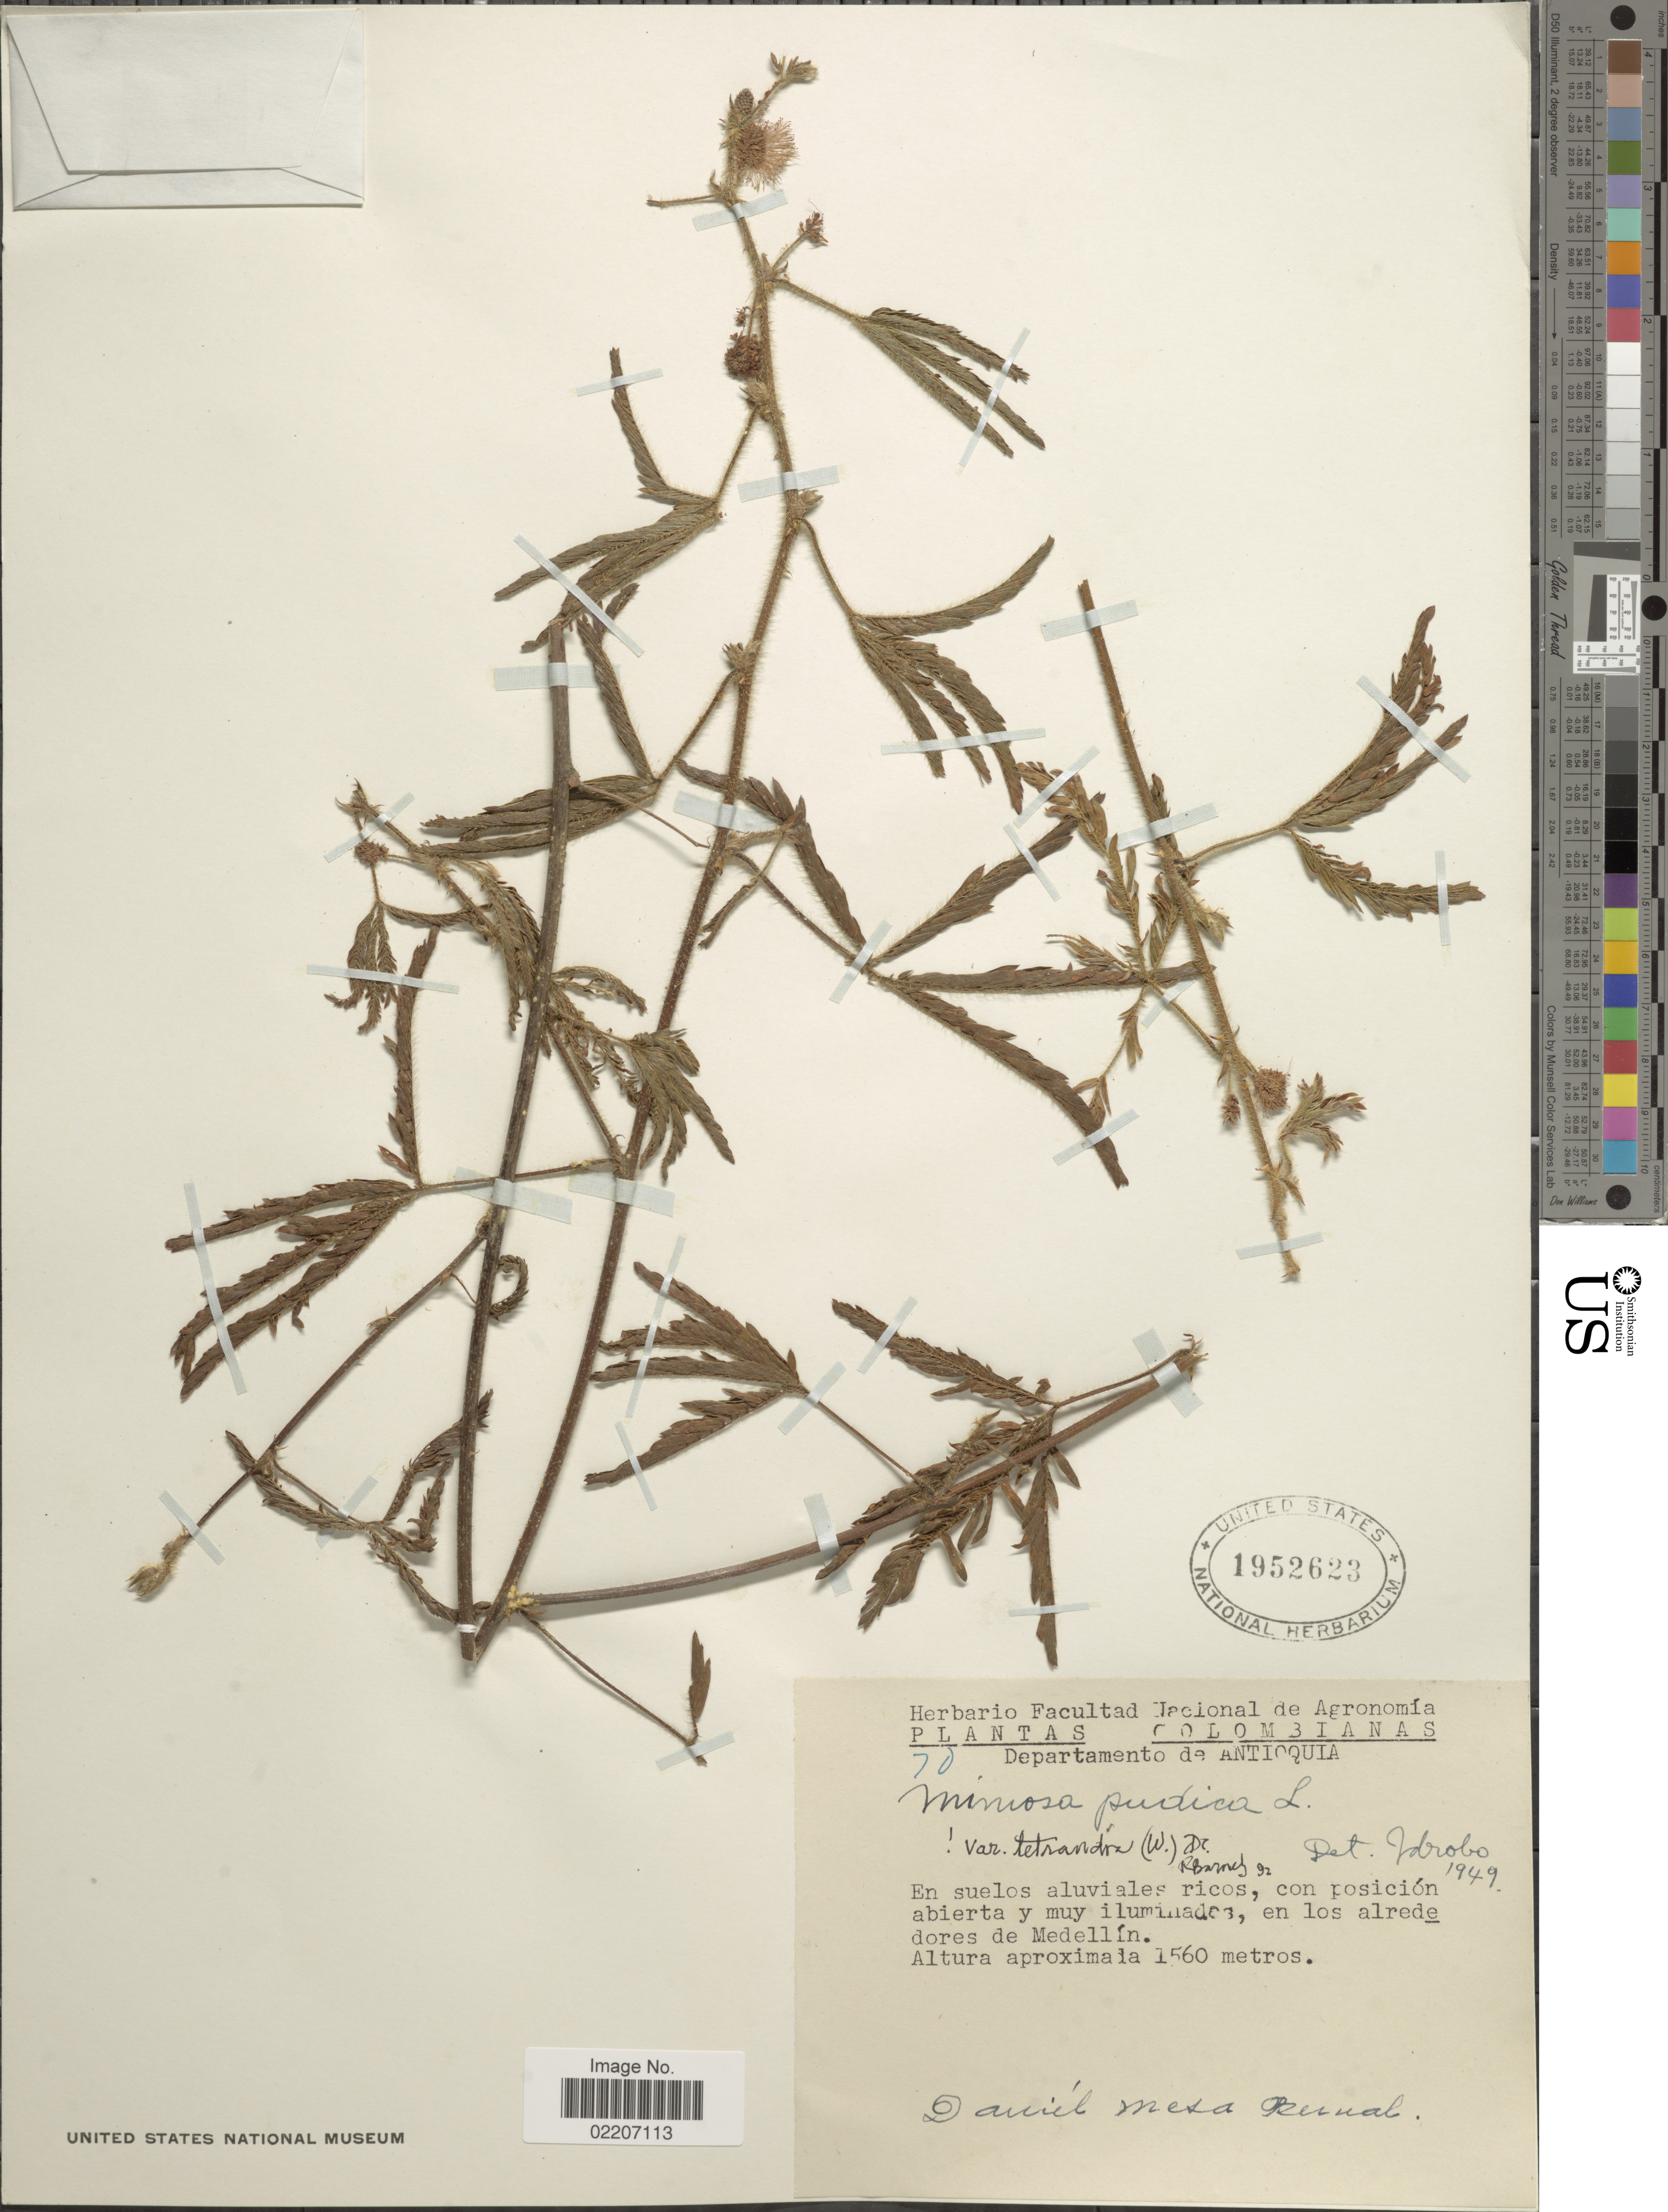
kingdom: Plantae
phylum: Tracheophyta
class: Magnoliopsida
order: Fabales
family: Fabaceae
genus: Mimosa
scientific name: Mimosa pudica var. tetrandra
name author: L.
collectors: D. Mesa Bernal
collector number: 70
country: Colombia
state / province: Antioquia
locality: Departamento de Antioquia, En los alrededores de Medellin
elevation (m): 1560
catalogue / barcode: US 1952623